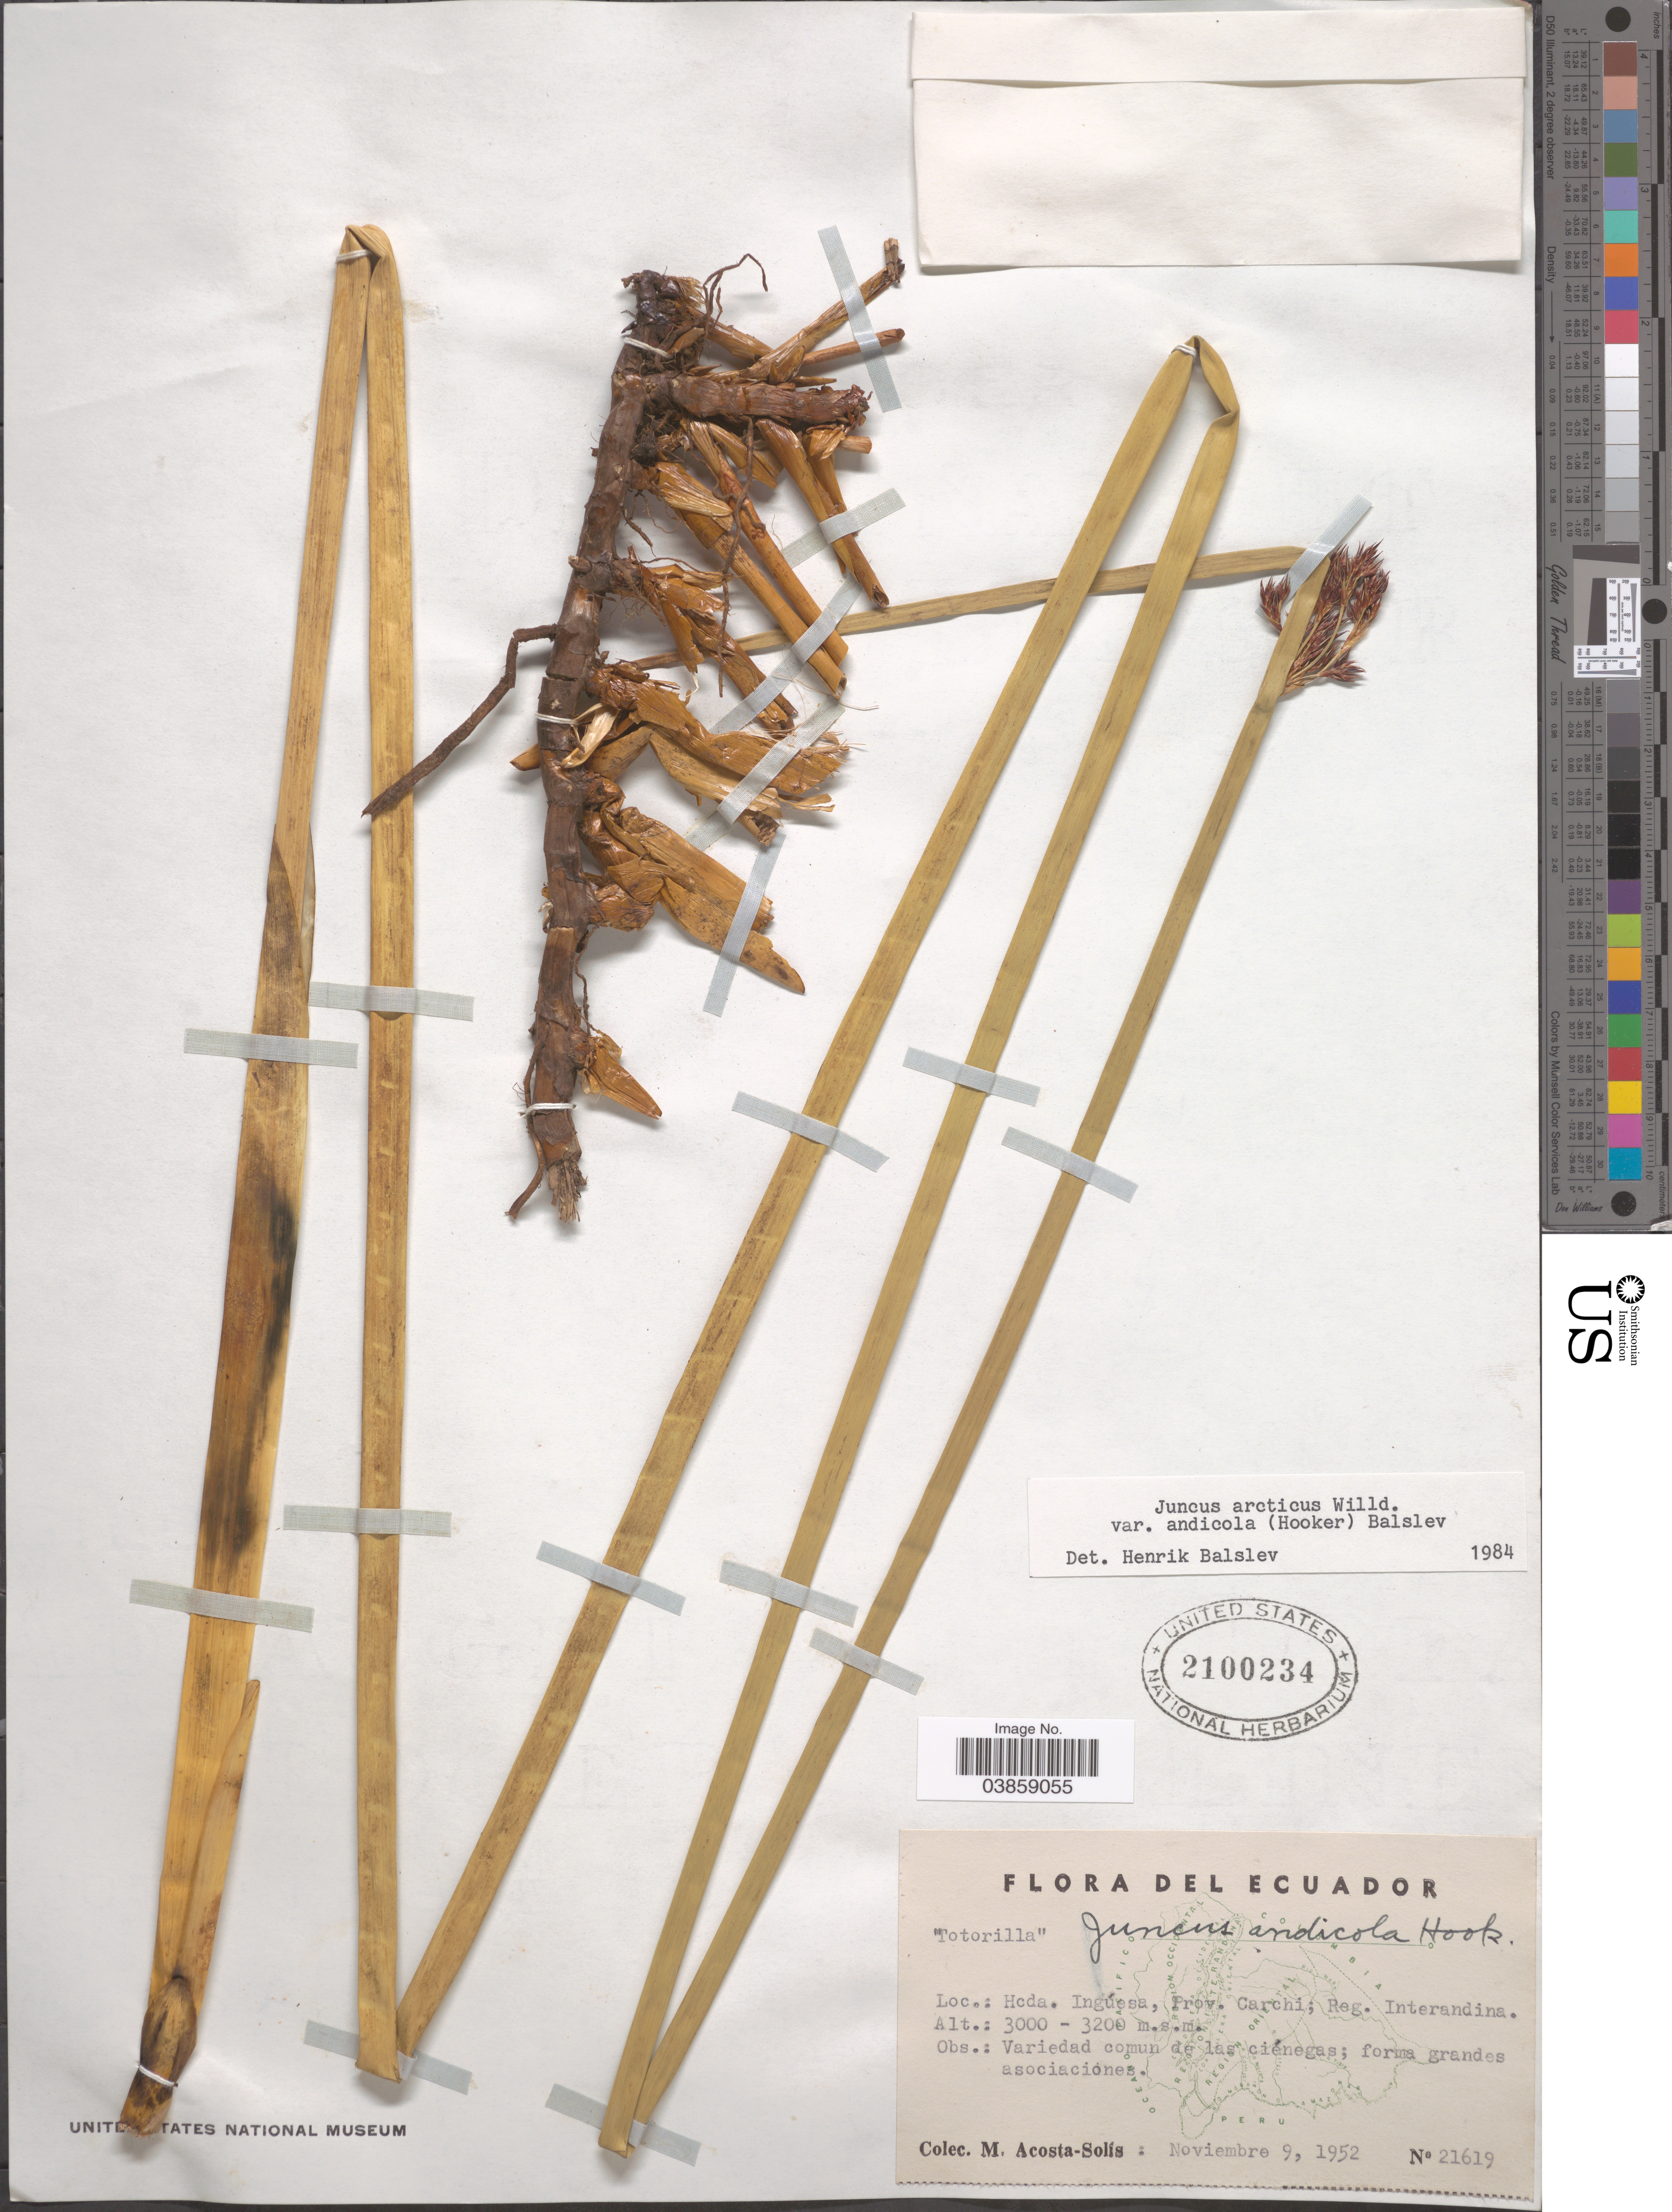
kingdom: Plantae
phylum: Tracheophyta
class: Liliopsida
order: Poales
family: Juncaceae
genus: Juncus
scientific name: Juncus arcticus var. andicola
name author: (Hook.) Balslev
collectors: M. Acosta Solis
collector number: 21619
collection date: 1952-11-09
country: Ecuador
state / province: Carchi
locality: Hcda. Ingúesa, Prov. Carchi; Reg. Interandina.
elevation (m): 3000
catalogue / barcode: US 2100234